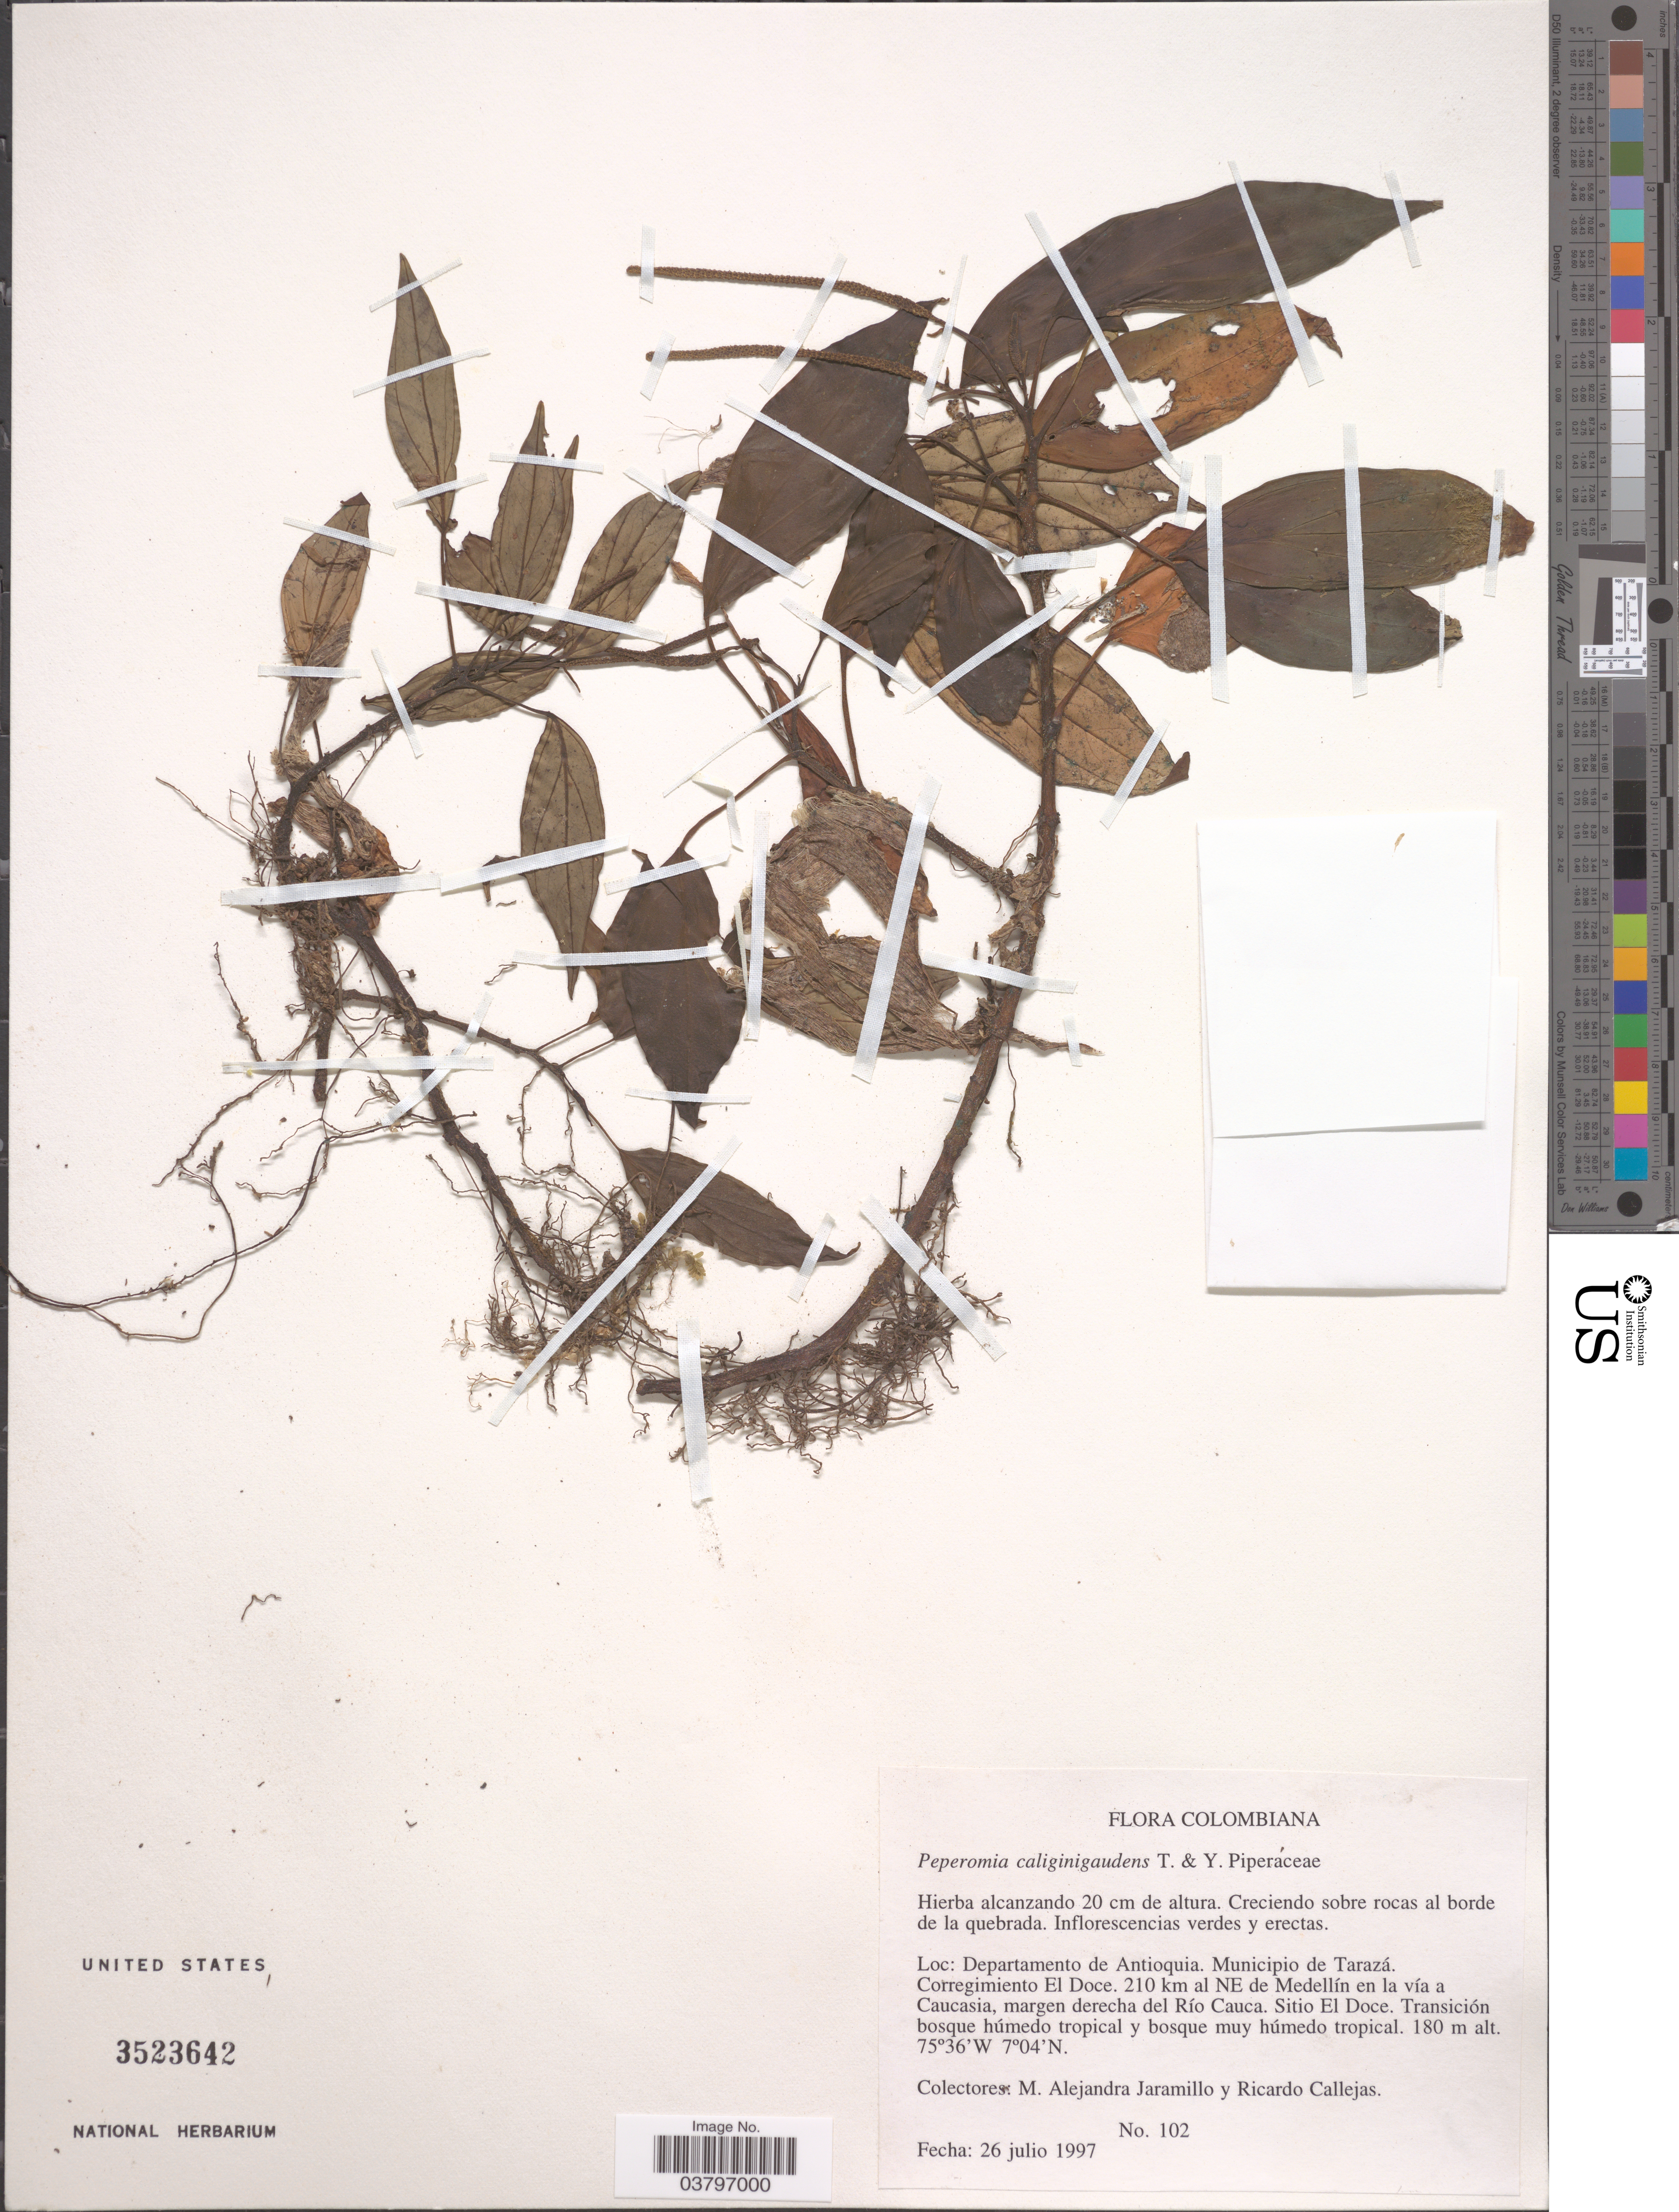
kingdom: Plantae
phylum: Tracheophyta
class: Magnoliopsida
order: Piperales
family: Piperaceae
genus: Peperomia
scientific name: Peperomia caliginigaudens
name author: Trel. & Yunck.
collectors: M. A. Jaramillo & R. Callejas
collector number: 102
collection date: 1997-07-26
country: Colombia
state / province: Antioquia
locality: Departamento de Antioquia. Municipio de Tarazá. Corregimiento El Doce. 210 km al NE de Medellín en la vía a Caucasia, margen derecha del Río Cauca. Sitio El Doce.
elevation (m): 180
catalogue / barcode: US 3523642